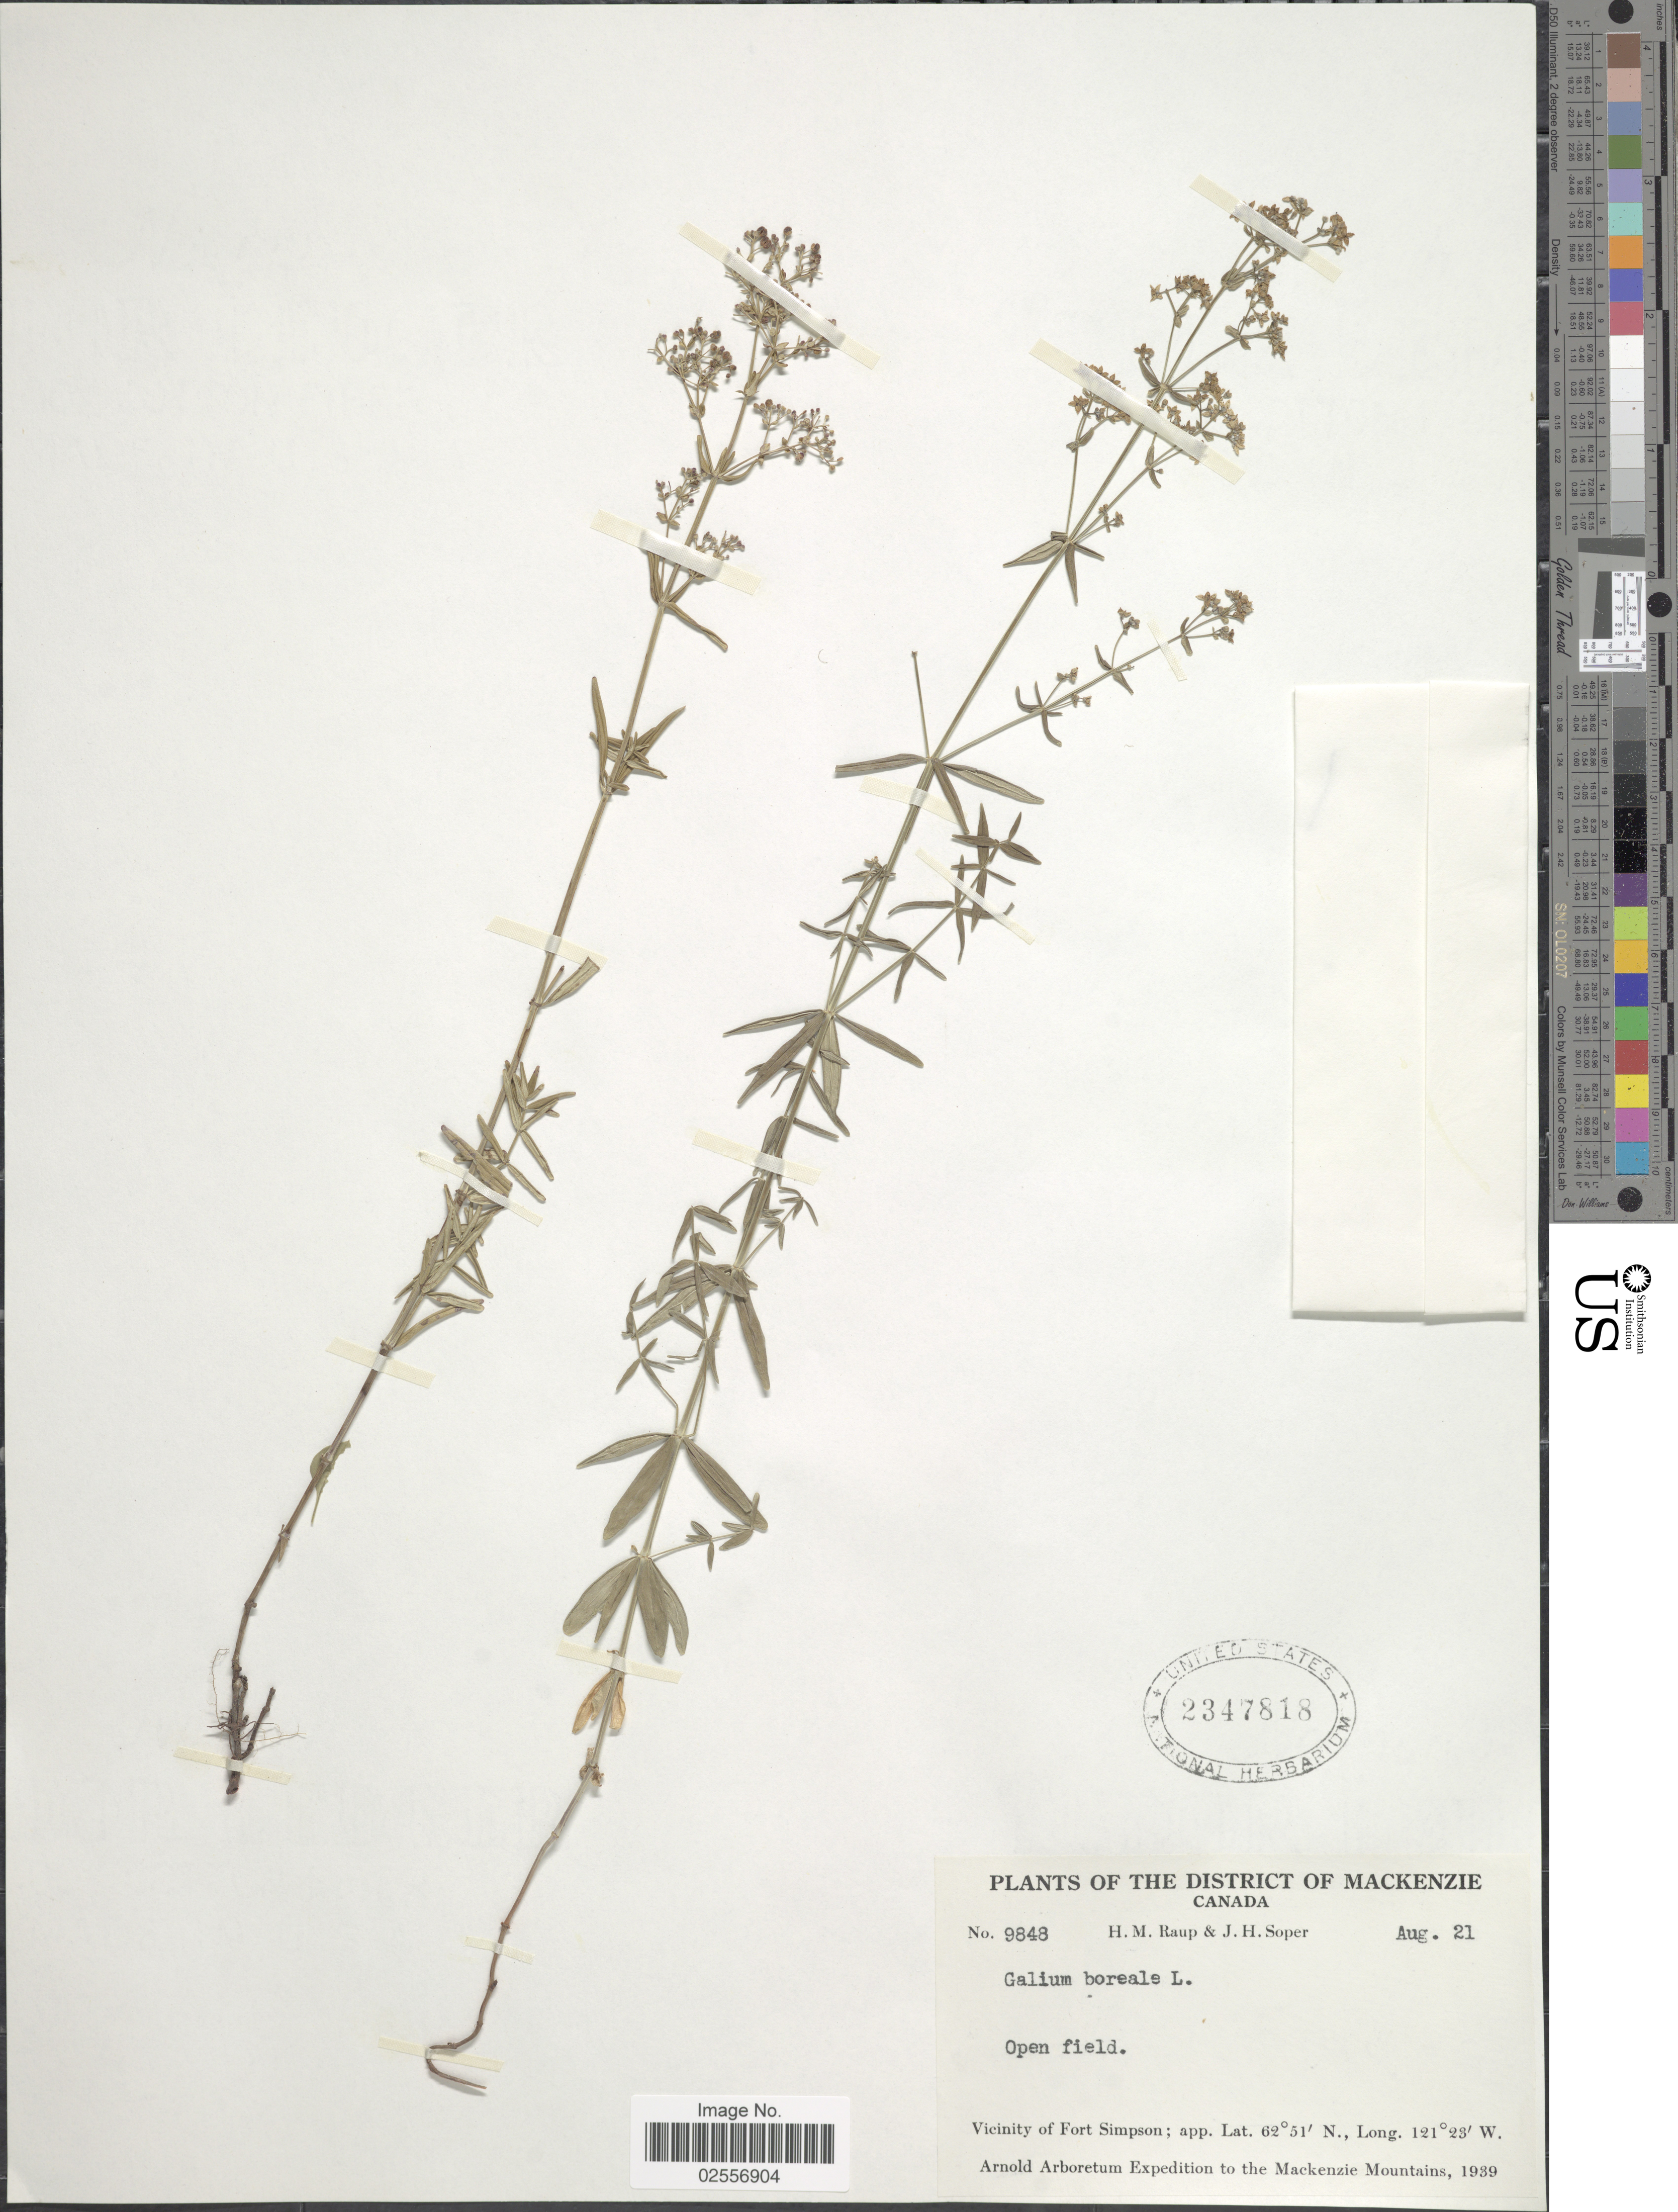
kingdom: Plantae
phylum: Tracheophyta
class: Magnoliopsida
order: Gentianales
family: Rubiaceae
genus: Galium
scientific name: Galium boreale L.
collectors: H. Raup & J. H. Soper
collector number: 9848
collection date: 1939-08-21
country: Canada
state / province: British Columbia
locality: The District of Mackenzie, Vicinity of Fort Simpson, Mackenzie Mountains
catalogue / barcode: US 2347818